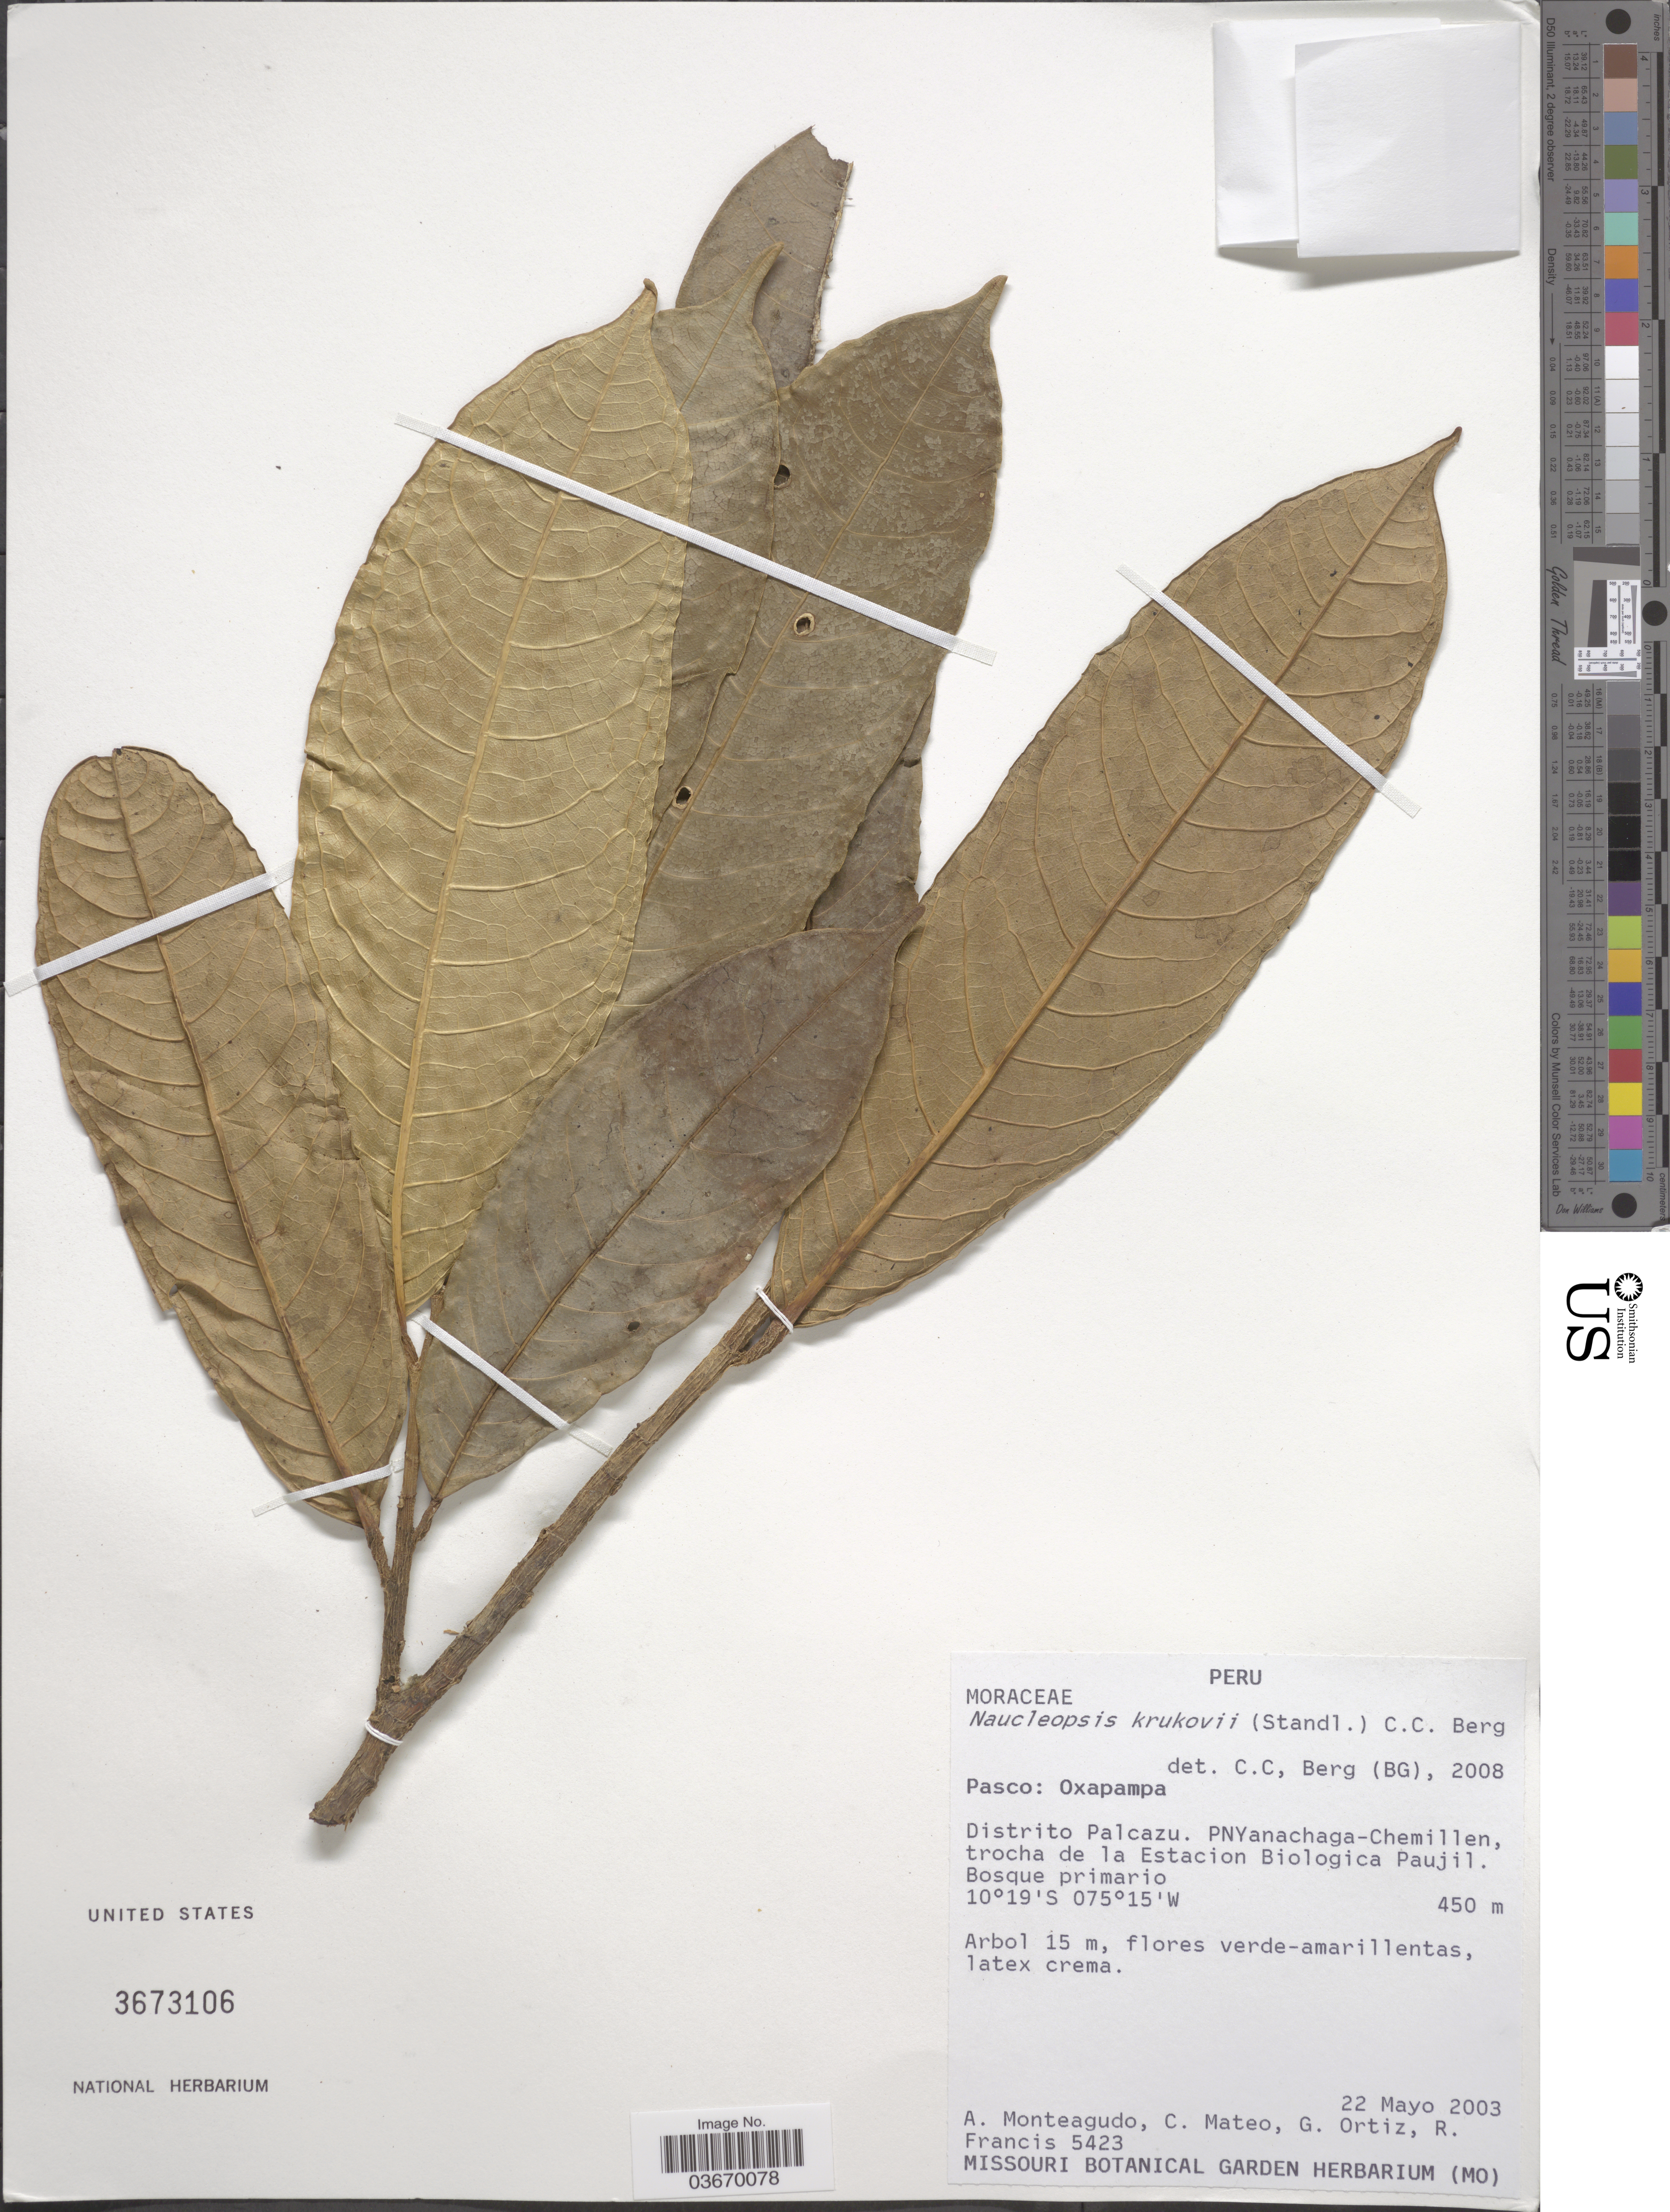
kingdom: Plantae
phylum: Tracheophyta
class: Magnoliopsida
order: Rosales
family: Moraceae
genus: Naucleopsis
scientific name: Naucleopsis krukovii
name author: (Standl.) C.C. Berg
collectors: A. Monteagudo, C. Mateo, G. Ortiz & R. Francis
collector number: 5423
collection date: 2003-05-22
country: Peru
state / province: Pasco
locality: Oxapampa. Distrito Palcazu. PNYanachaga-Chemillen, trocha de la Estacion Biologica Paujil.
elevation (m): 450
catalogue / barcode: US 3673106